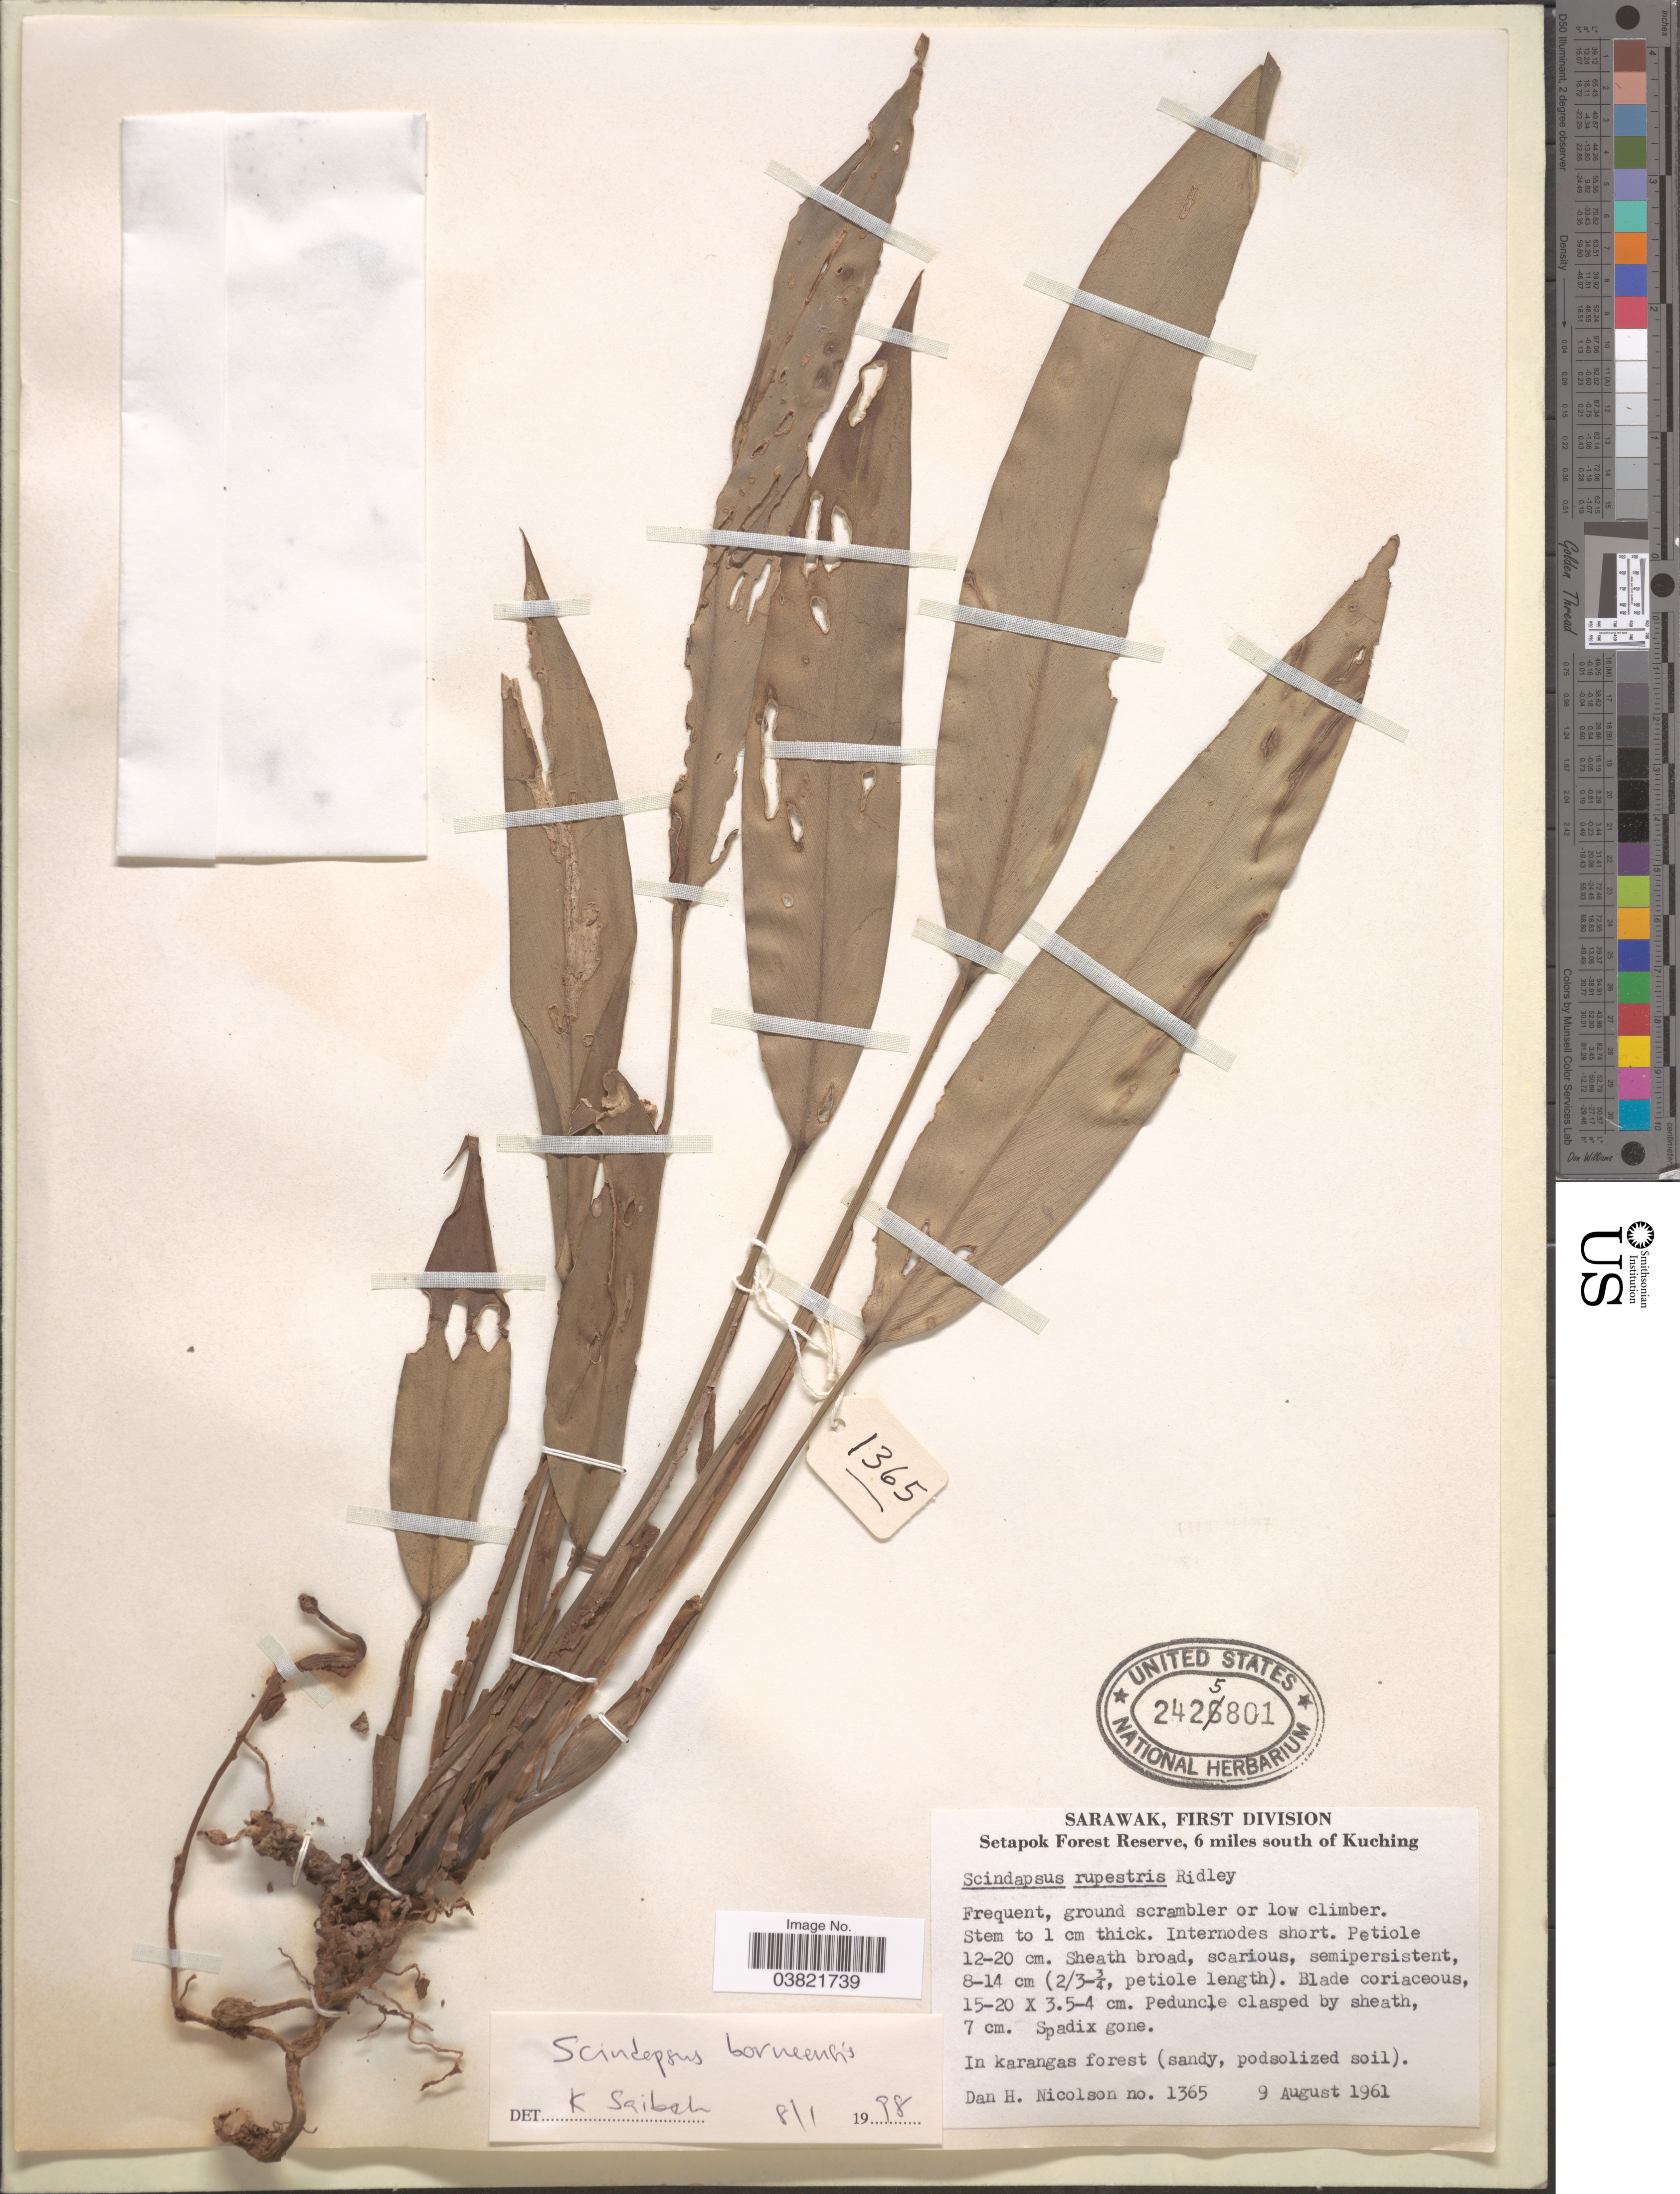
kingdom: Plantae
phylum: Tracheophyta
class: Liliopsida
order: Alismatales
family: Araceae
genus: Scindapsus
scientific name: Scindapsus borneensis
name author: Engl. & K. Krause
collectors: D. H. Nicolson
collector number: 1365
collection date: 1961-08-09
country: Malaysia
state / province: Sarawak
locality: First Division, Setapok Forest Reserve, 6 miles south of Kuching. In karangas forest (sandy, podsolized soil).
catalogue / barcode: US 2425801